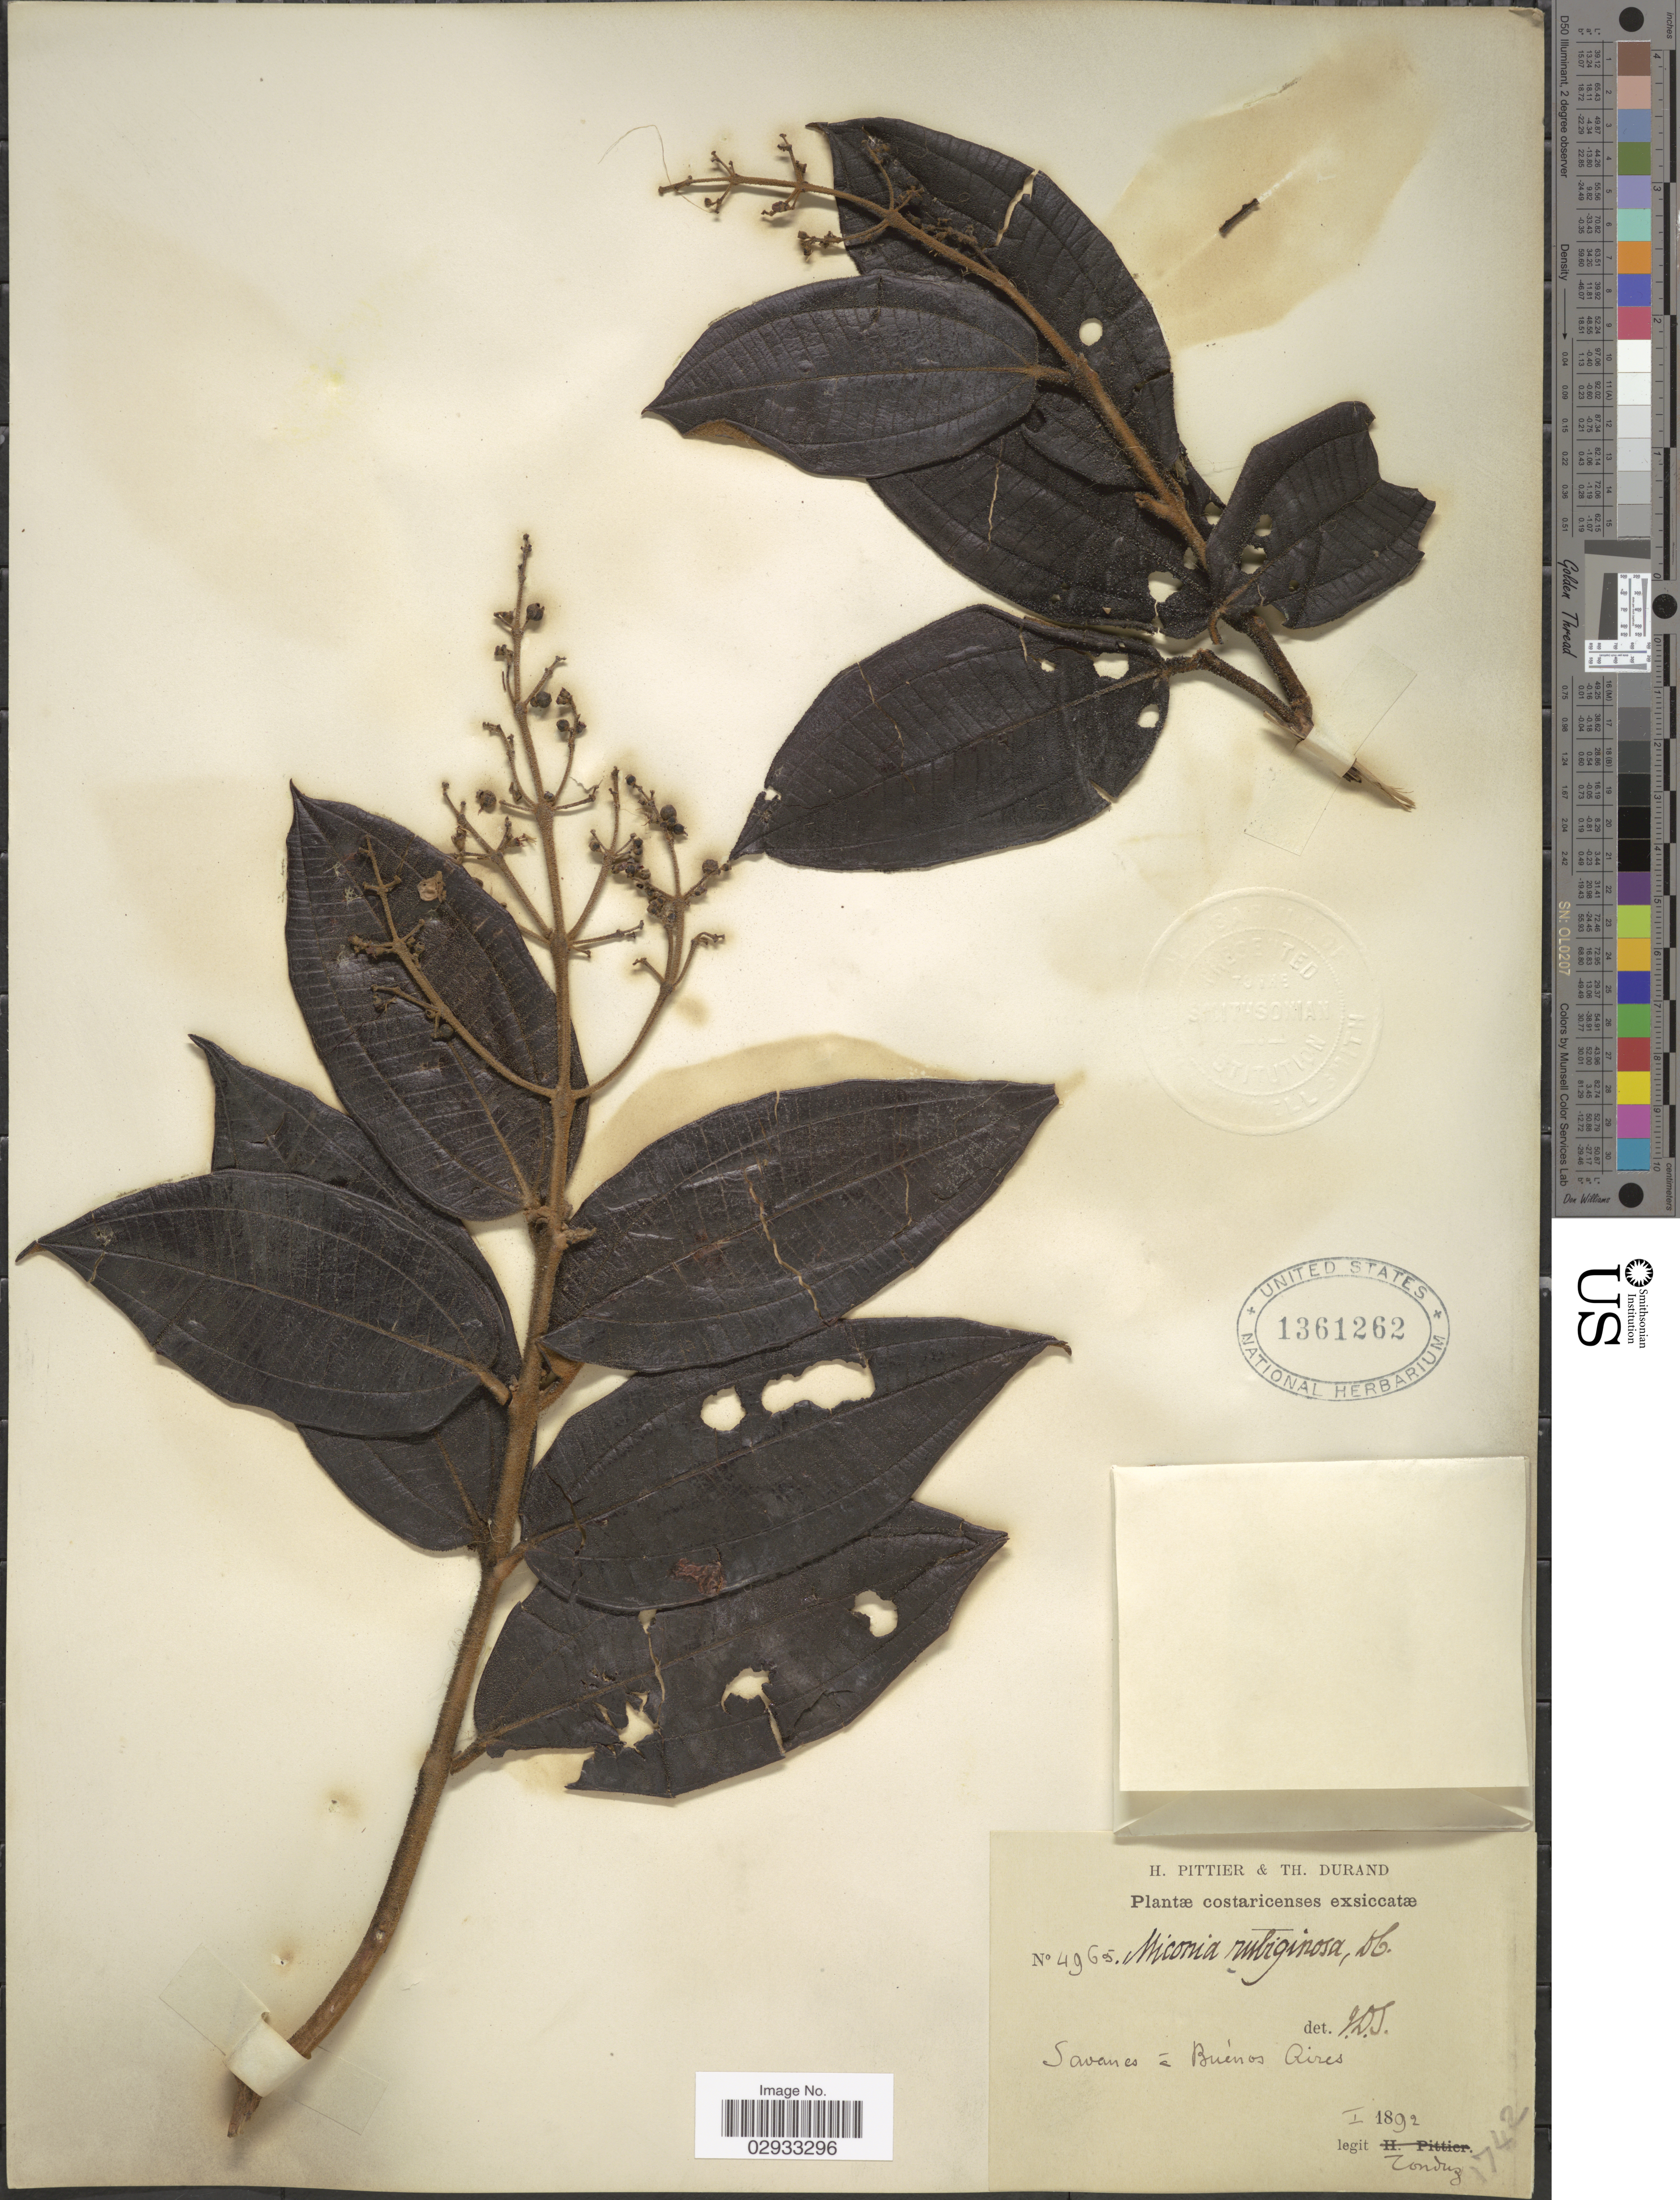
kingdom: Plantae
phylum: Tracheophyta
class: Magnoliopsida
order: Myrtales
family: Melastomataceae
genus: Miconia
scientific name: Miconia rubiginosa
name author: (Bonpl.) DC.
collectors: Tonduz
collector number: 4965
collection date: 1892-01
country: Costa Rica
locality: Savanes á Buénos Aires.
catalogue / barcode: US 1361262